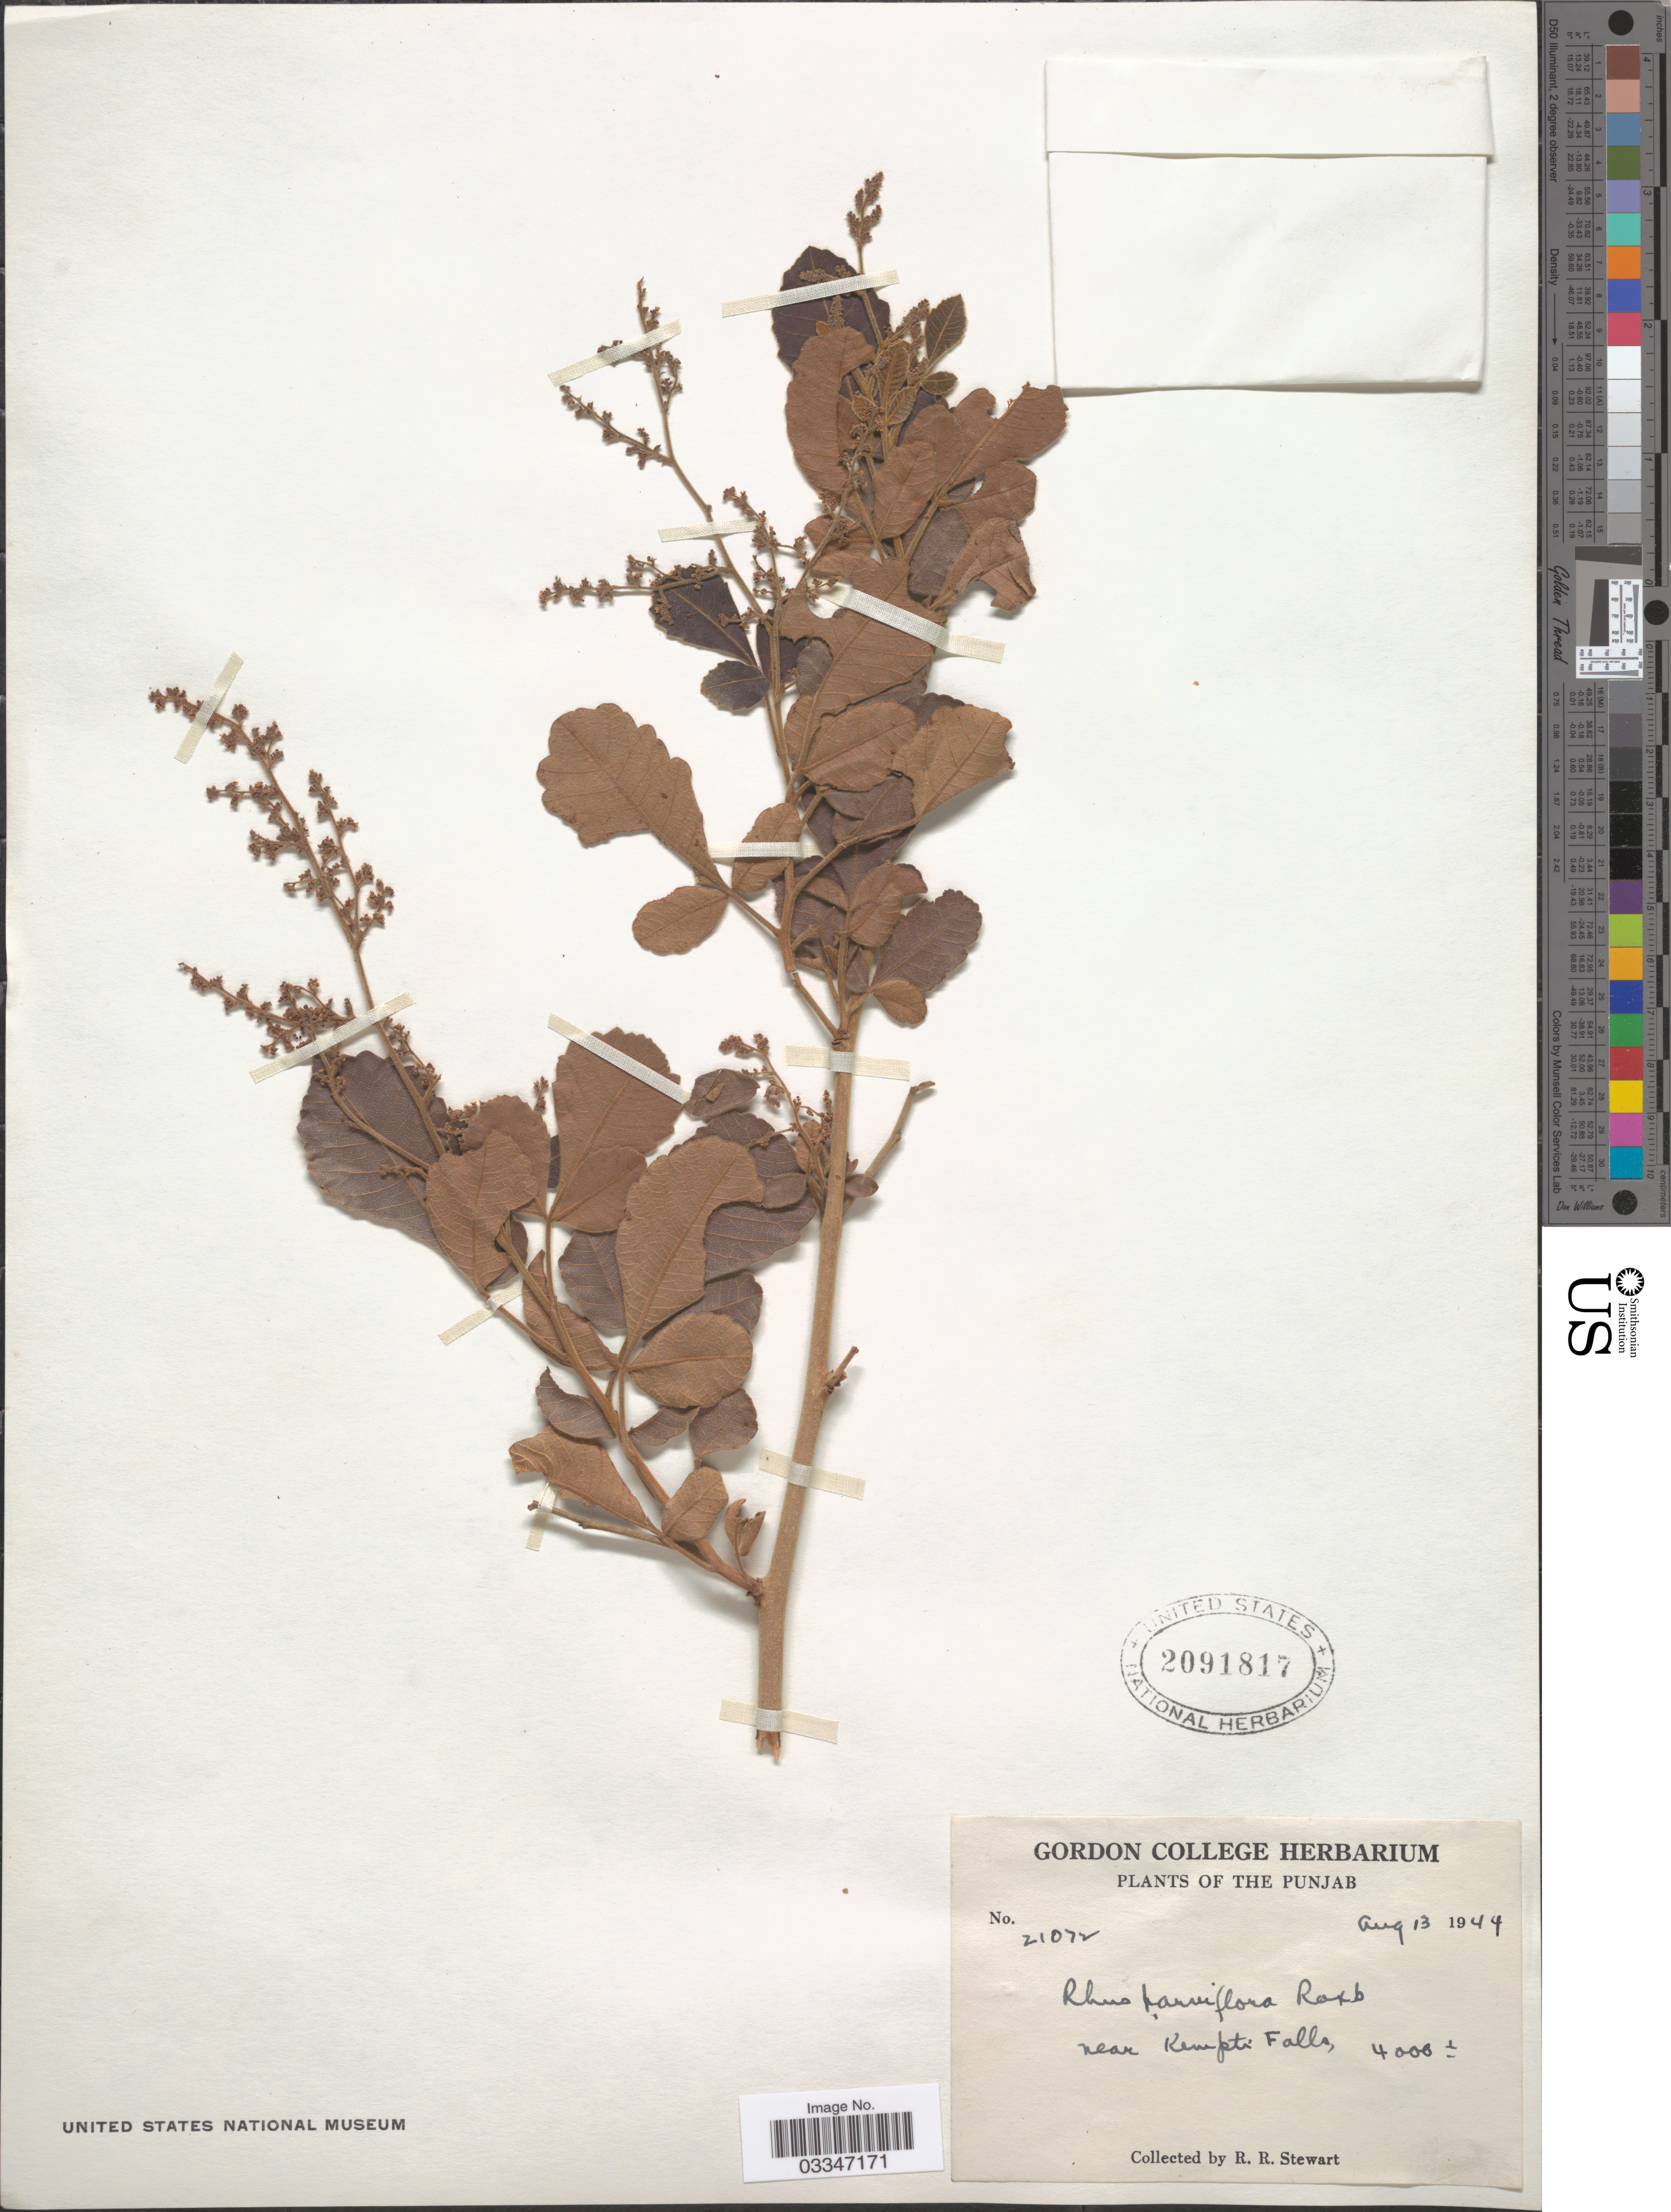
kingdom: Plantae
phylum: Tracheophyta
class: Magnoliopsida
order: Sapindales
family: Anacardiaceae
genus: Rhus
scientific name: Rhus parviflora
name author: Roxb.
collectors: R. Stewart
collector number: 21072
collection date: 1944-08-13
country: India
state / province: Punjab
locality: Near Kempti Falls.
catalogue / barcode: US 2091817